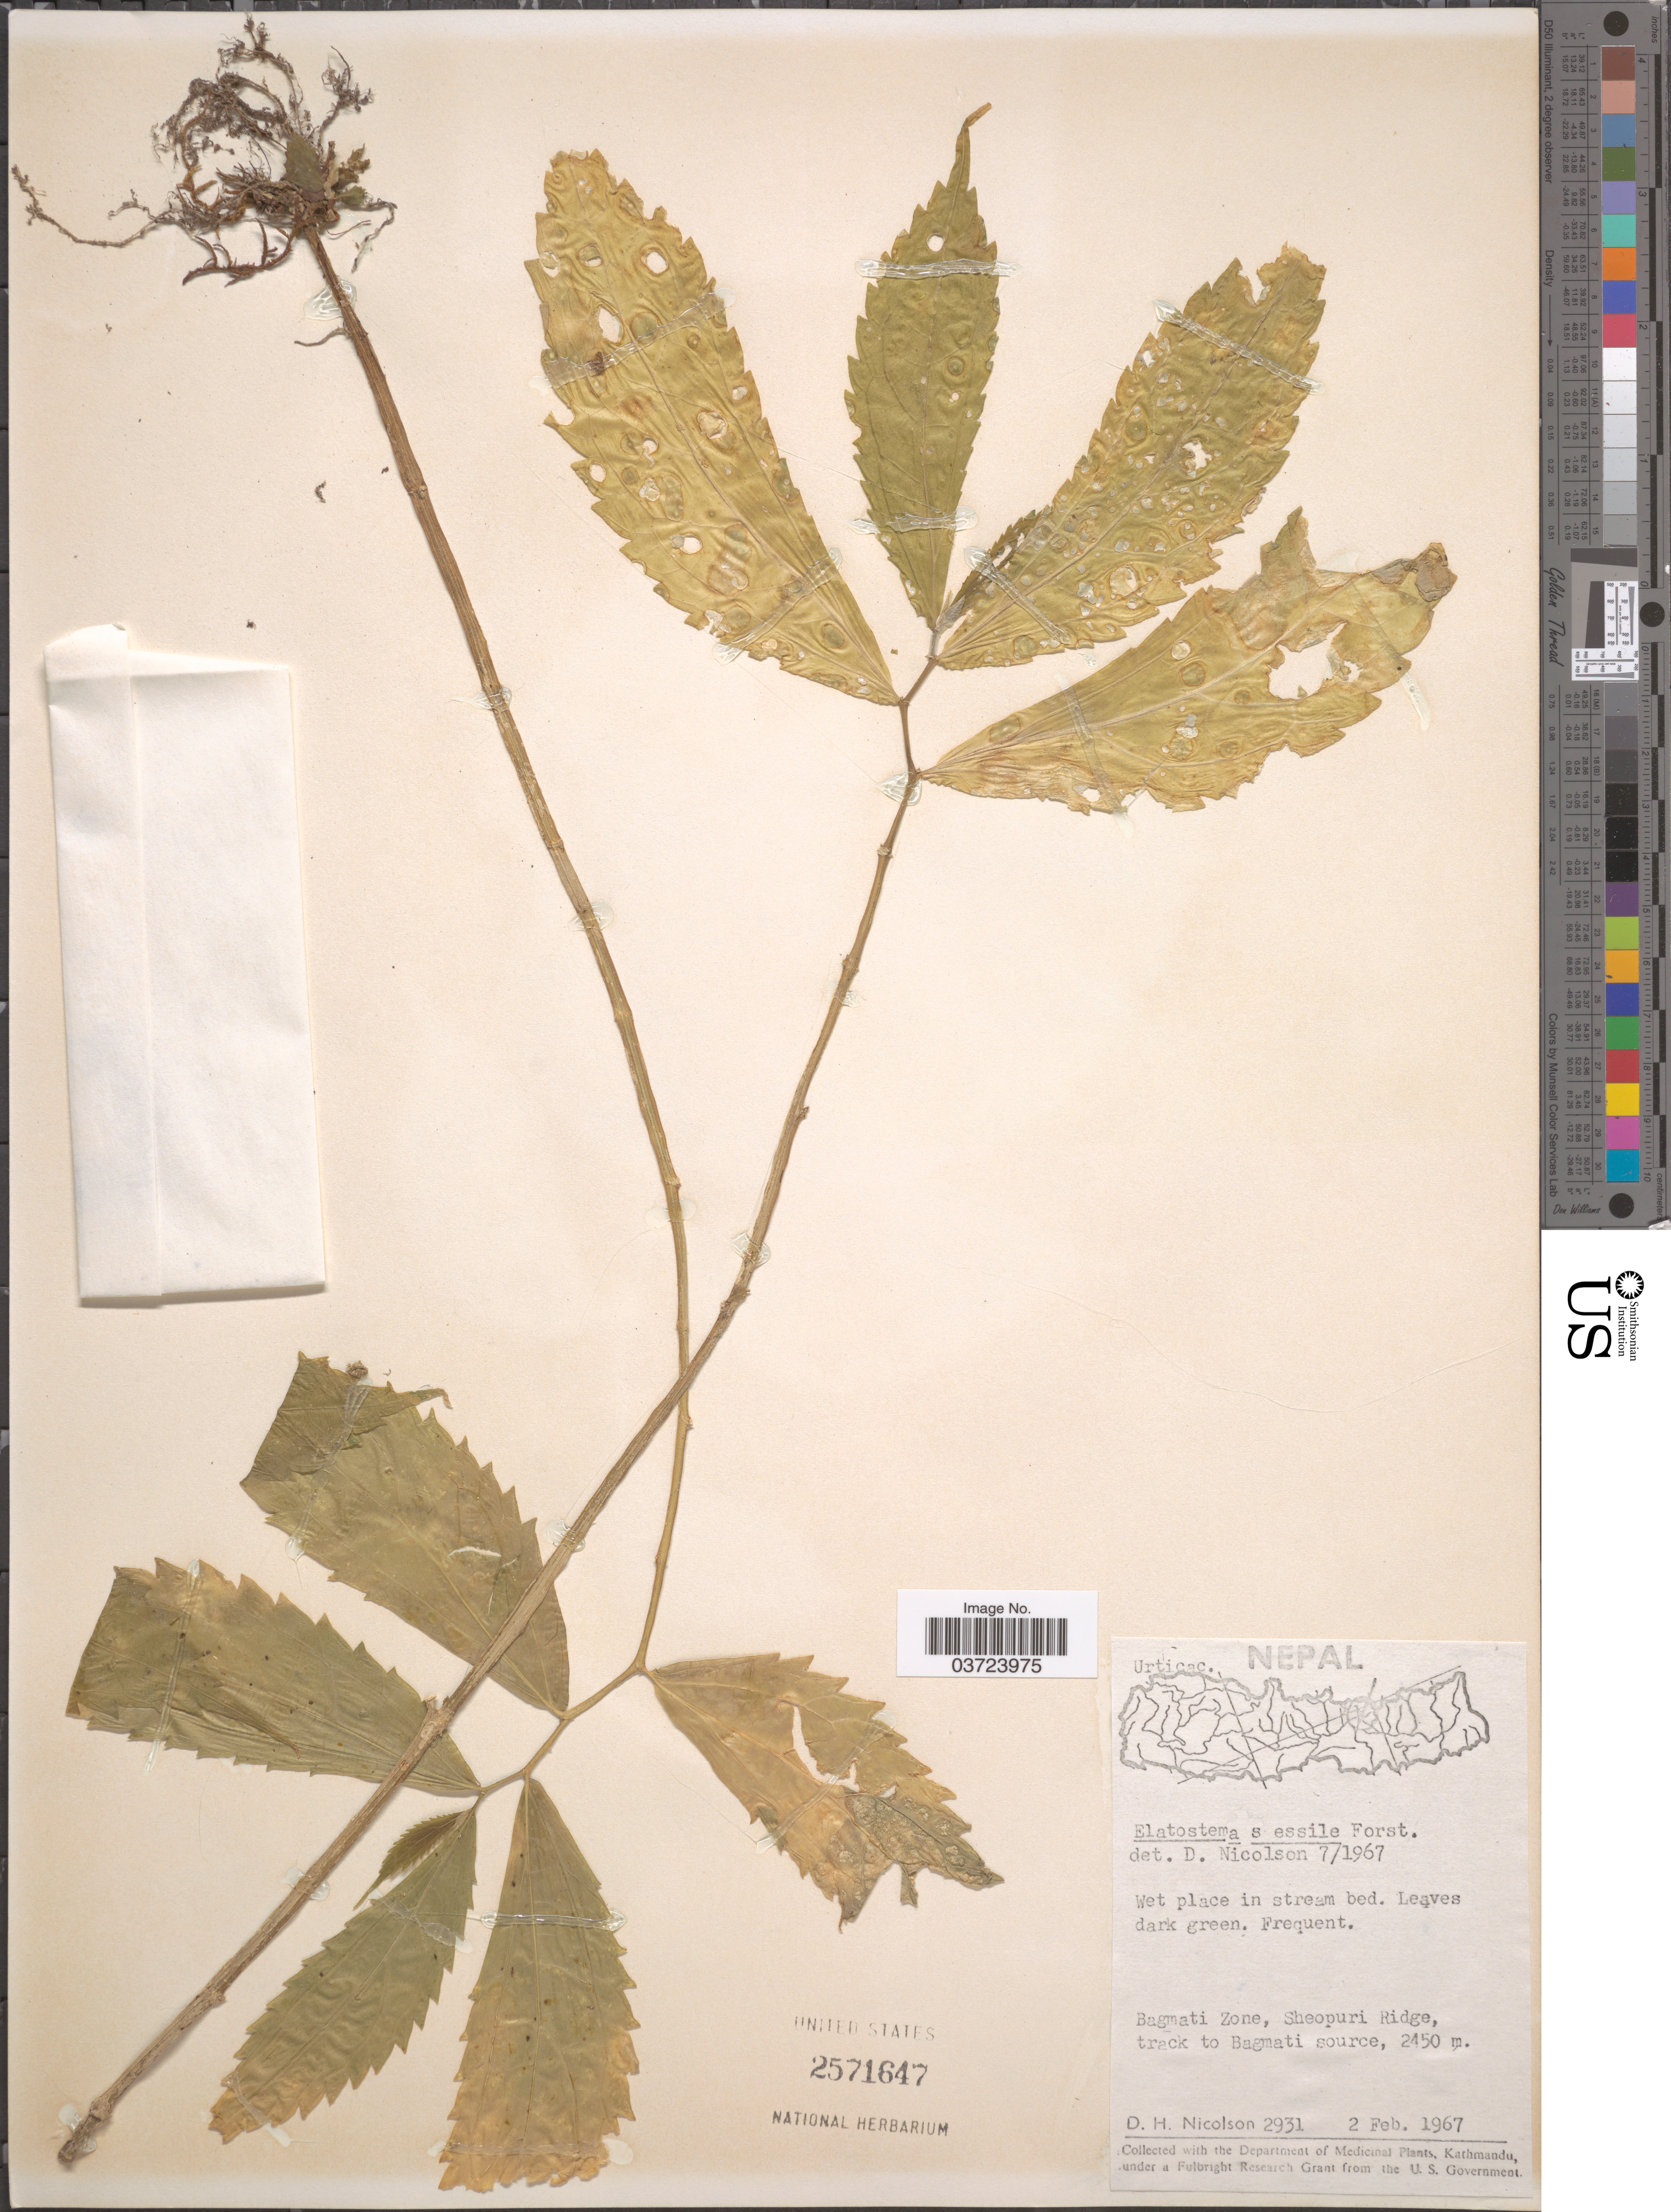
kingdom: Plantae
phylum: Tracheophyta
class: Magnoliopsida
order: Rosales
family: Urticaceae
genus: Elatostema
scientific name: Elatostema sessile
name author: J.R. Forst. & G. Forst.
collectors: D. H. Nicolson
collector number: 2931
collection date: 1967-02-02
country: Nepal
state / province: Bagmati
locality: Bagmati Zone, Sheopuri Ridge, track to Bagmati source.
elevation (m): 2450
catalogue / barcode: US 2571647